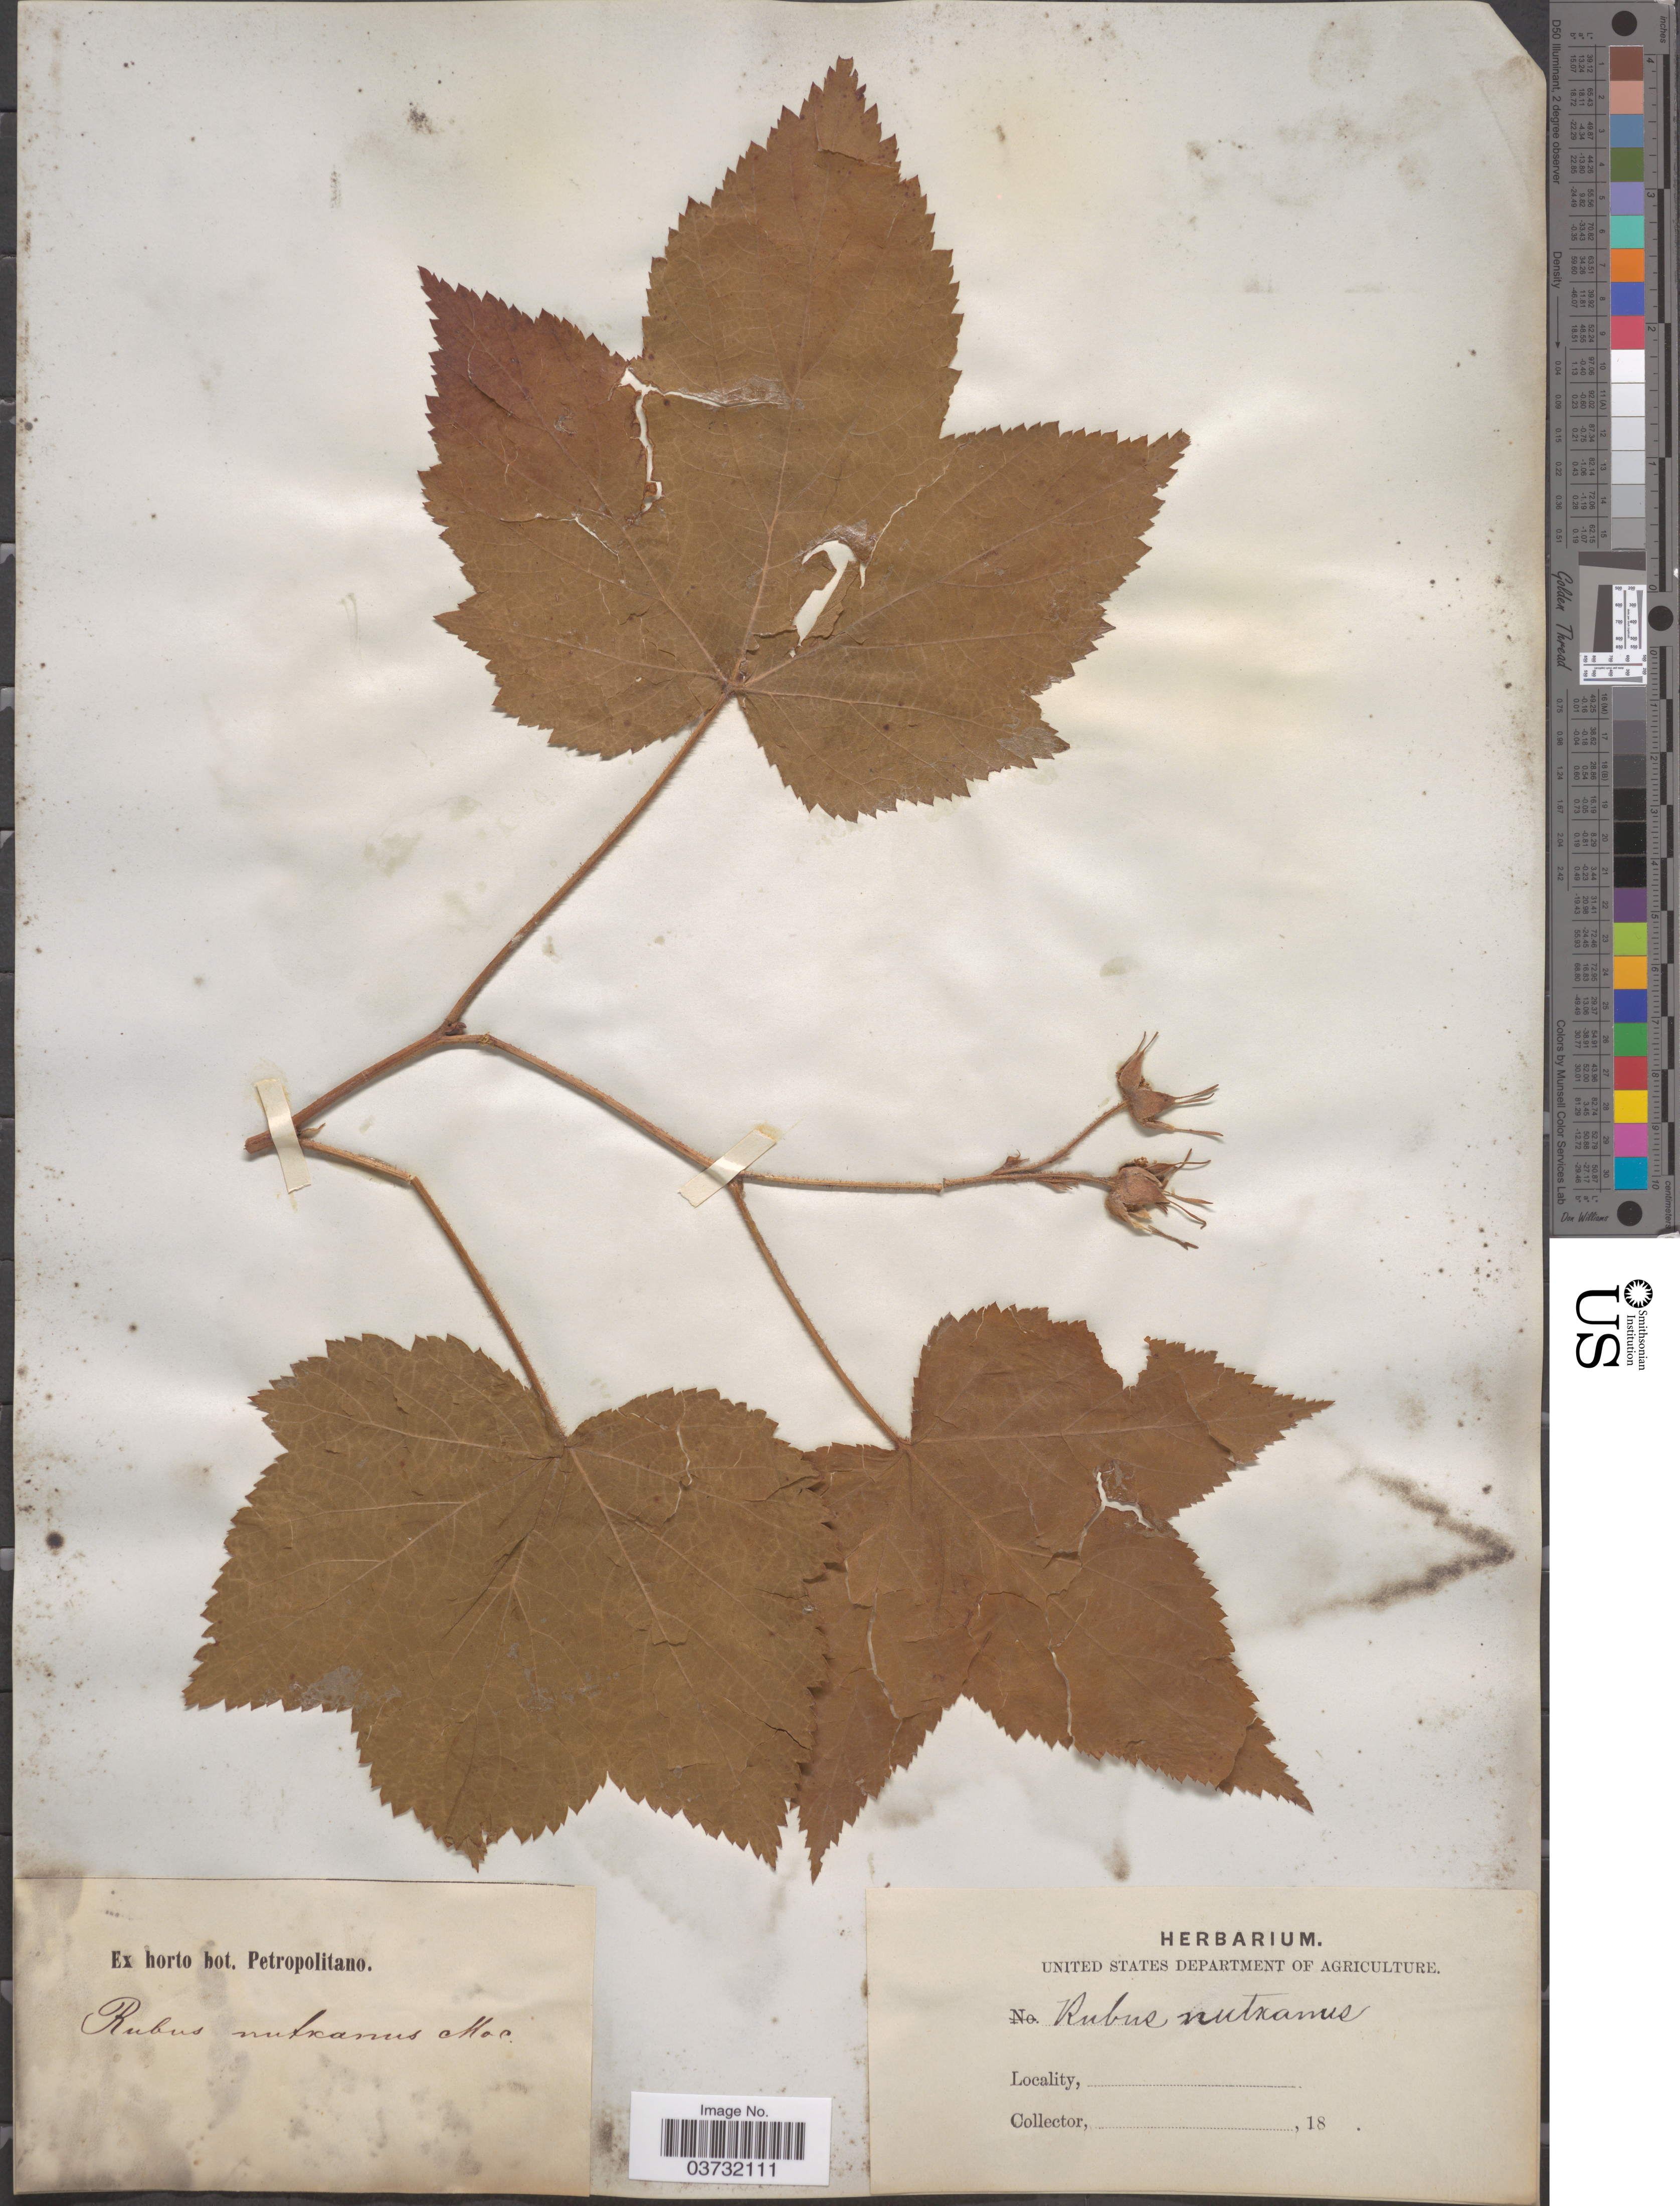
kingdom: Plantae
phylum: Tracheophyta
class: Magnoliopsida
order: Rosales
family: Rosaceae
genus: Rubus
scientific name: Rubus parviflorus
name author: Nutt.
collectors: ex Horto Bot. Petropolitano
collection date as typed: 18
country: United States